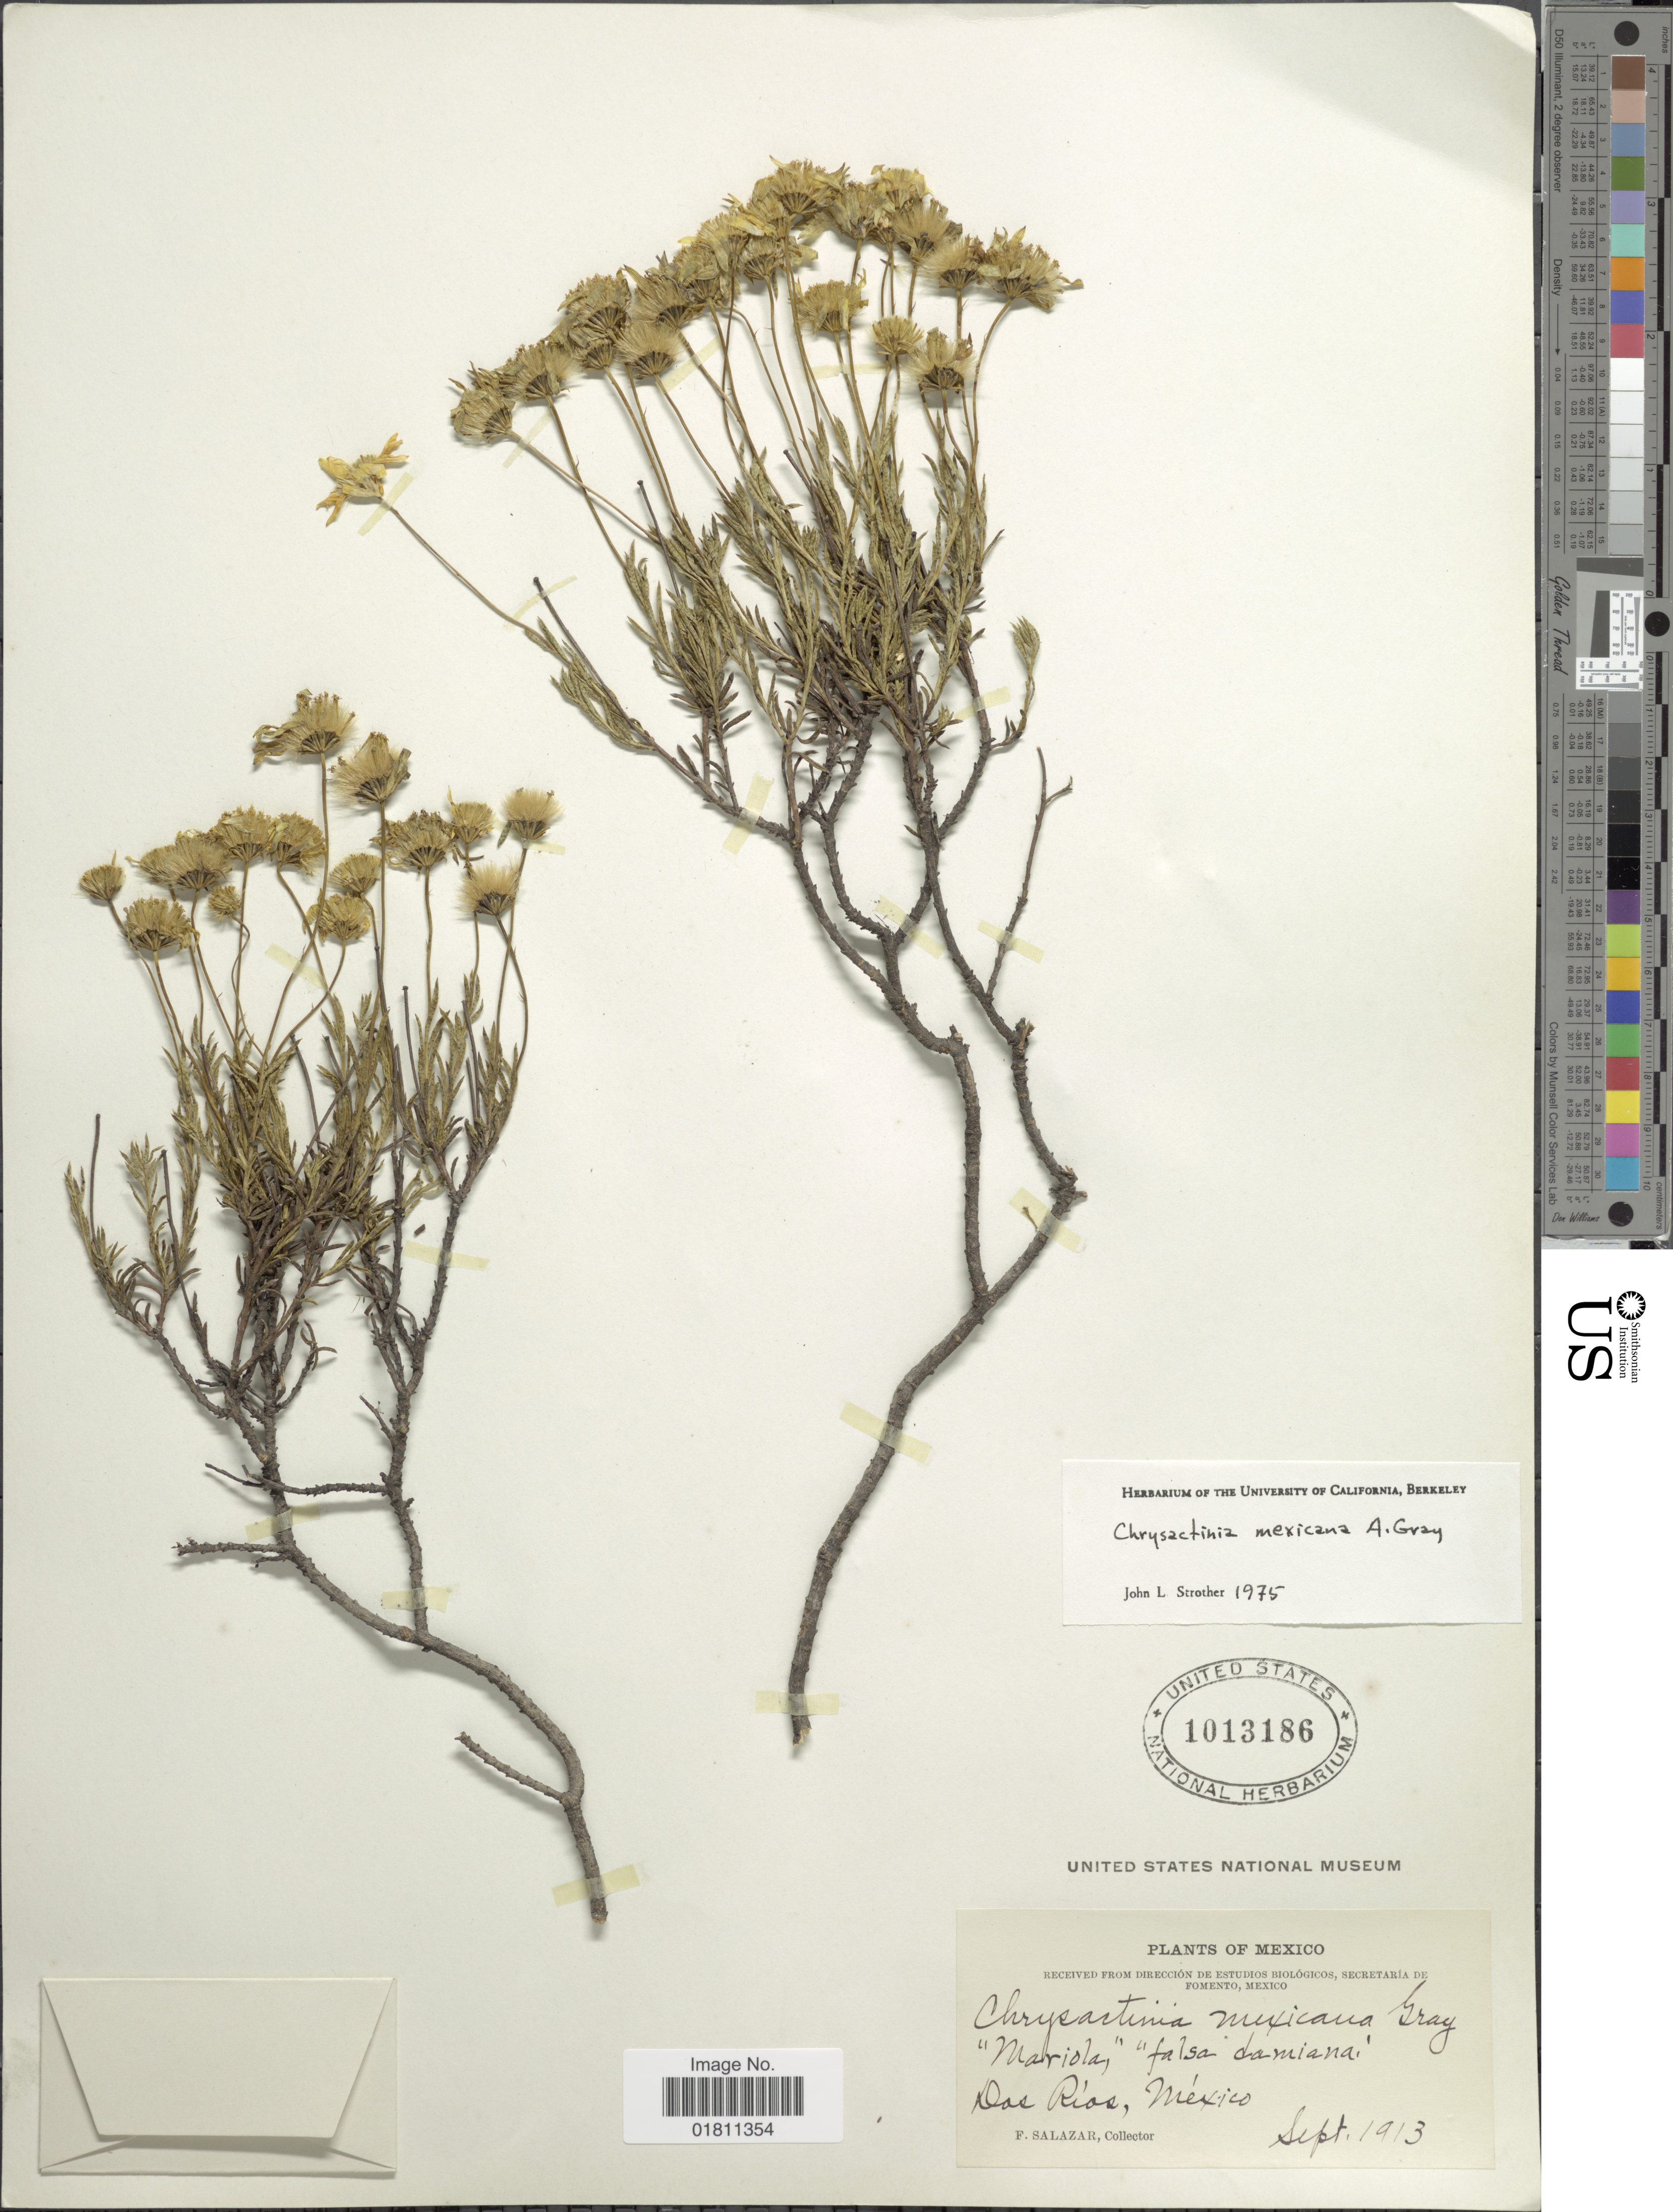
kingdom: Plantae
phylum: Tracheophyta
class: Magnoliopsida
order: Asterales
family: Asteraceae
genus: Chrysactinia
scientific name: Chrysactinia mexicana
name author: A. Gray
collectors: F. Salazar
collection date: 1913-09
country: Mexico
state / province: México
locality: Dos Rios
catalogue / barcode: US 1013186